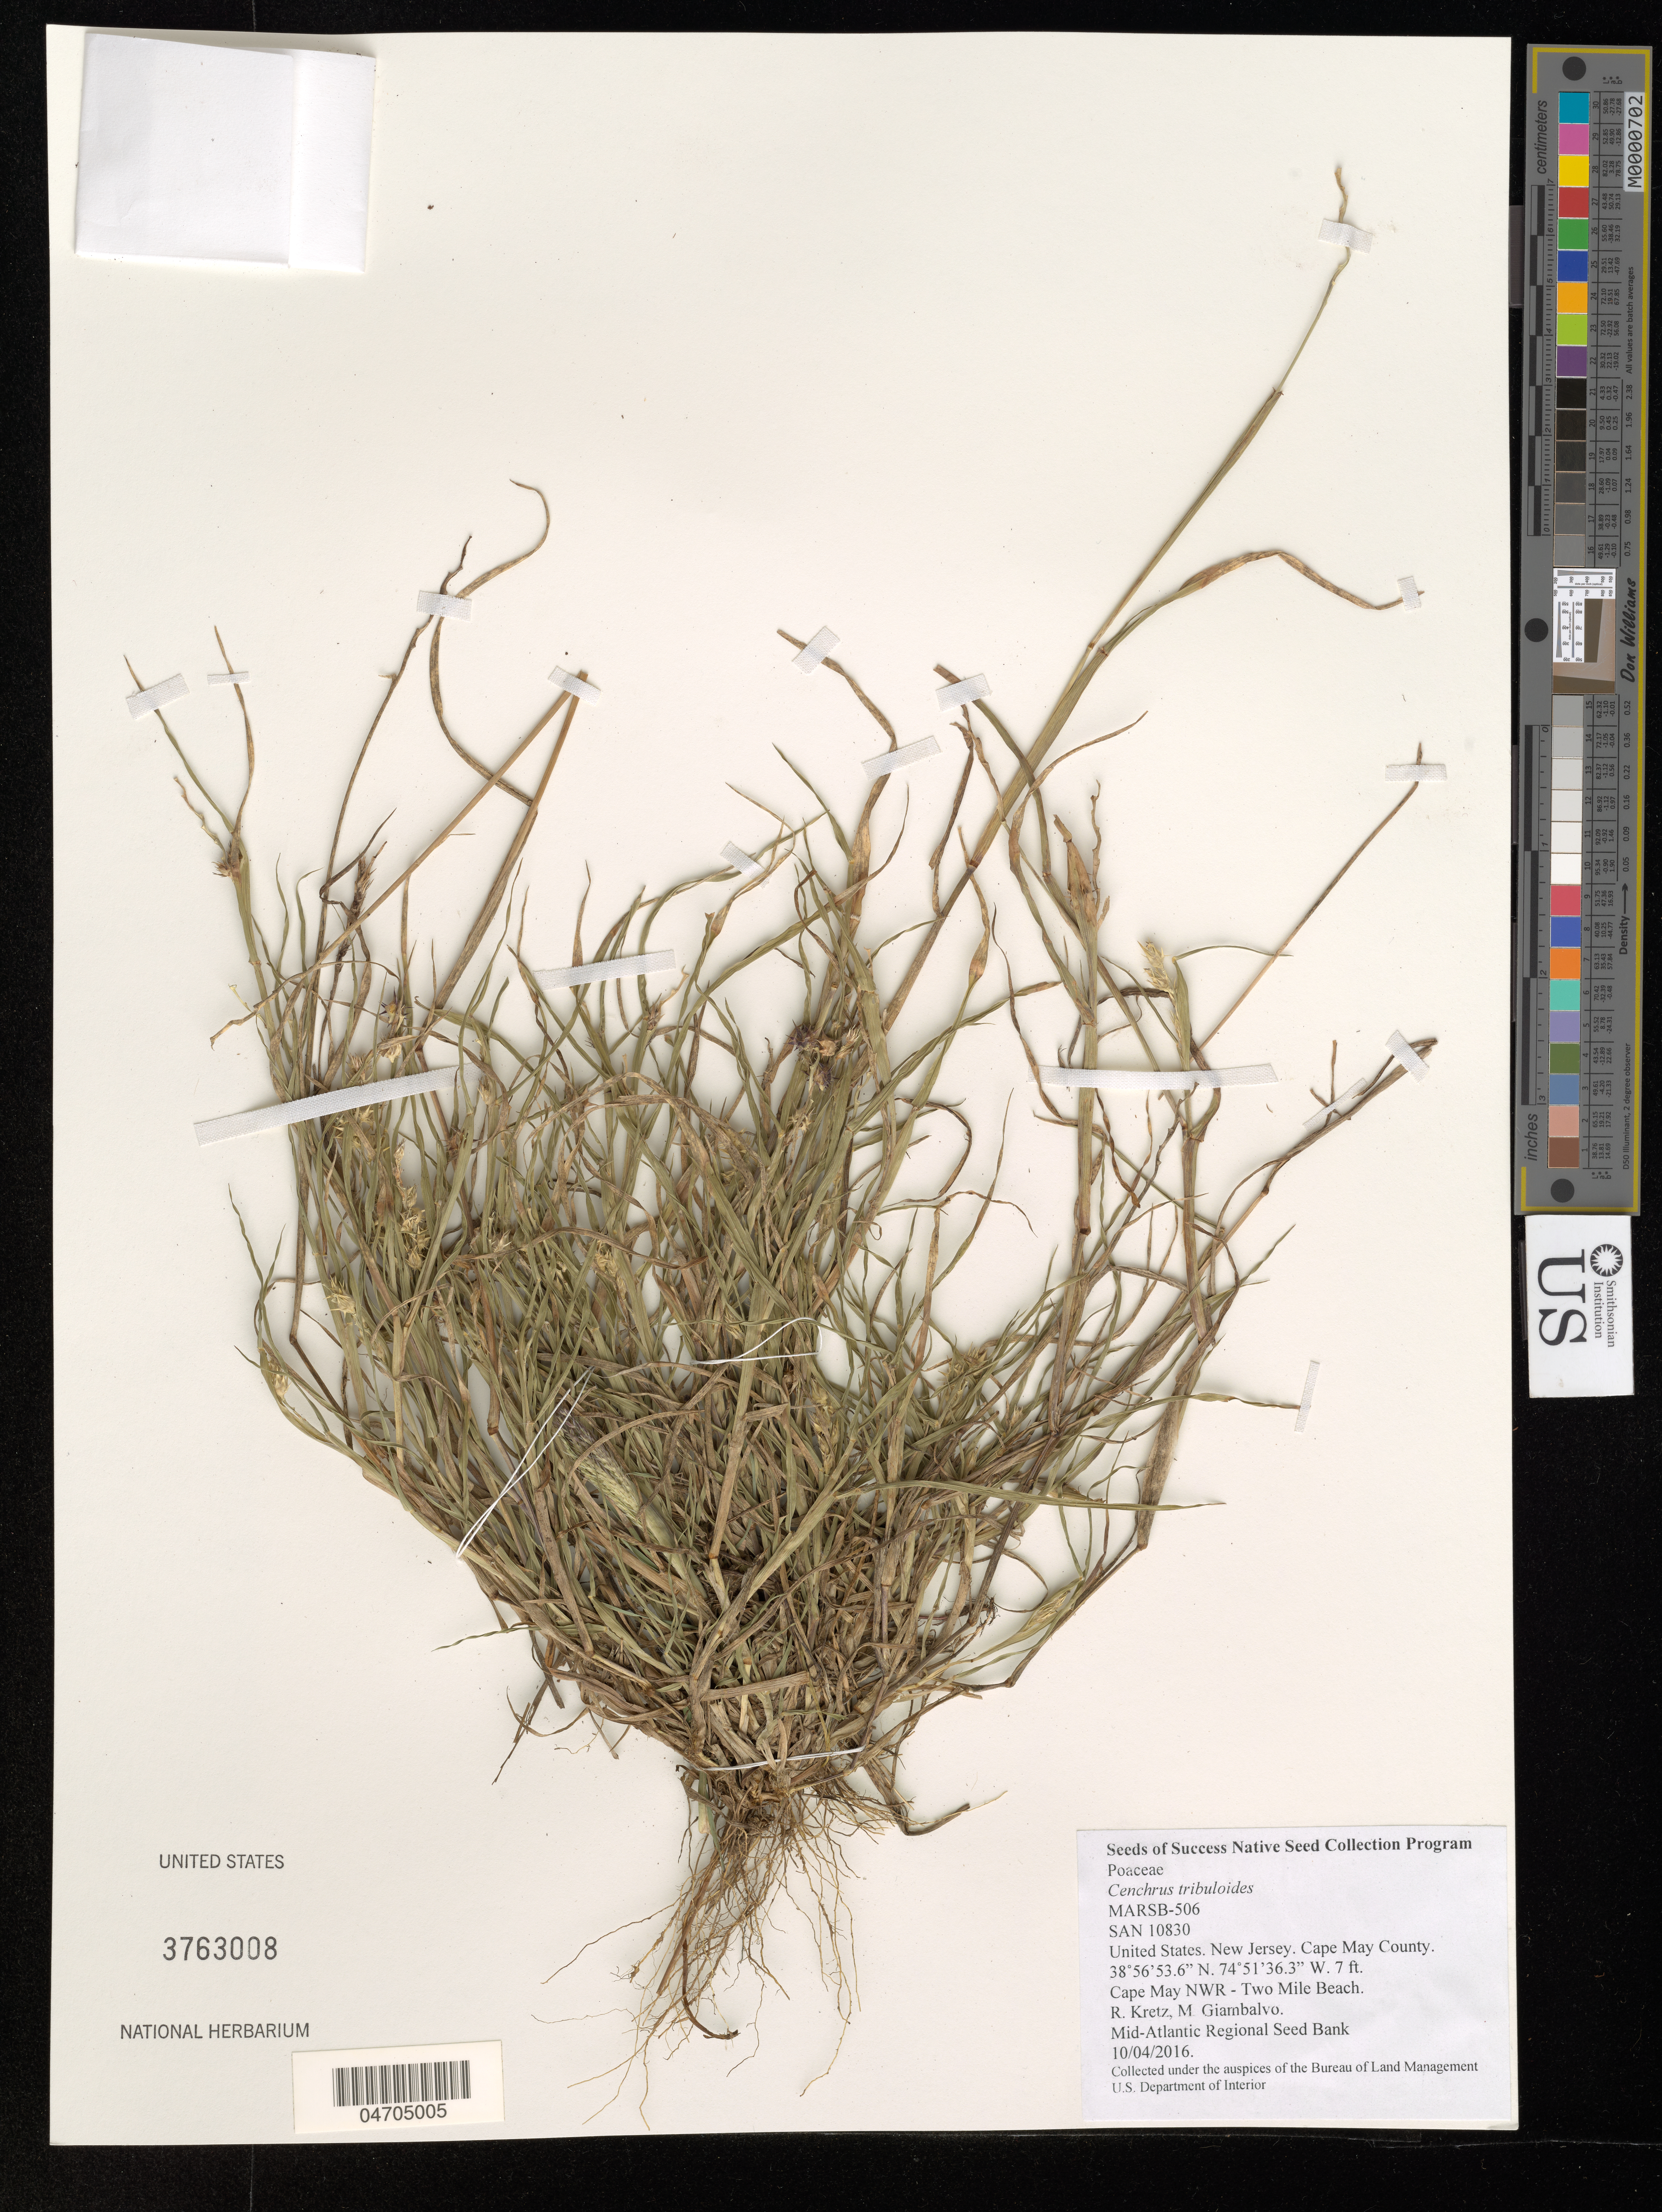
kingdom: Plantae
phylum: Tracheophyta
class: Liliopsida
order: Poales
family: Poaceae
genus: Cenchrus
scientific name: Cenchrus tribuloides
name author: L.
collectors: R. Kretz & M. Giambalvo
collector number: MARSB-506/SAN10830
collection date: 2016-10-04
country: United States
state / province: New Jersey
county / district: Cape May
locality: Cape May County. Cape May NWR - Two Mile Beach.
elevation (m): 2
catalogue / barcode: US 3763008